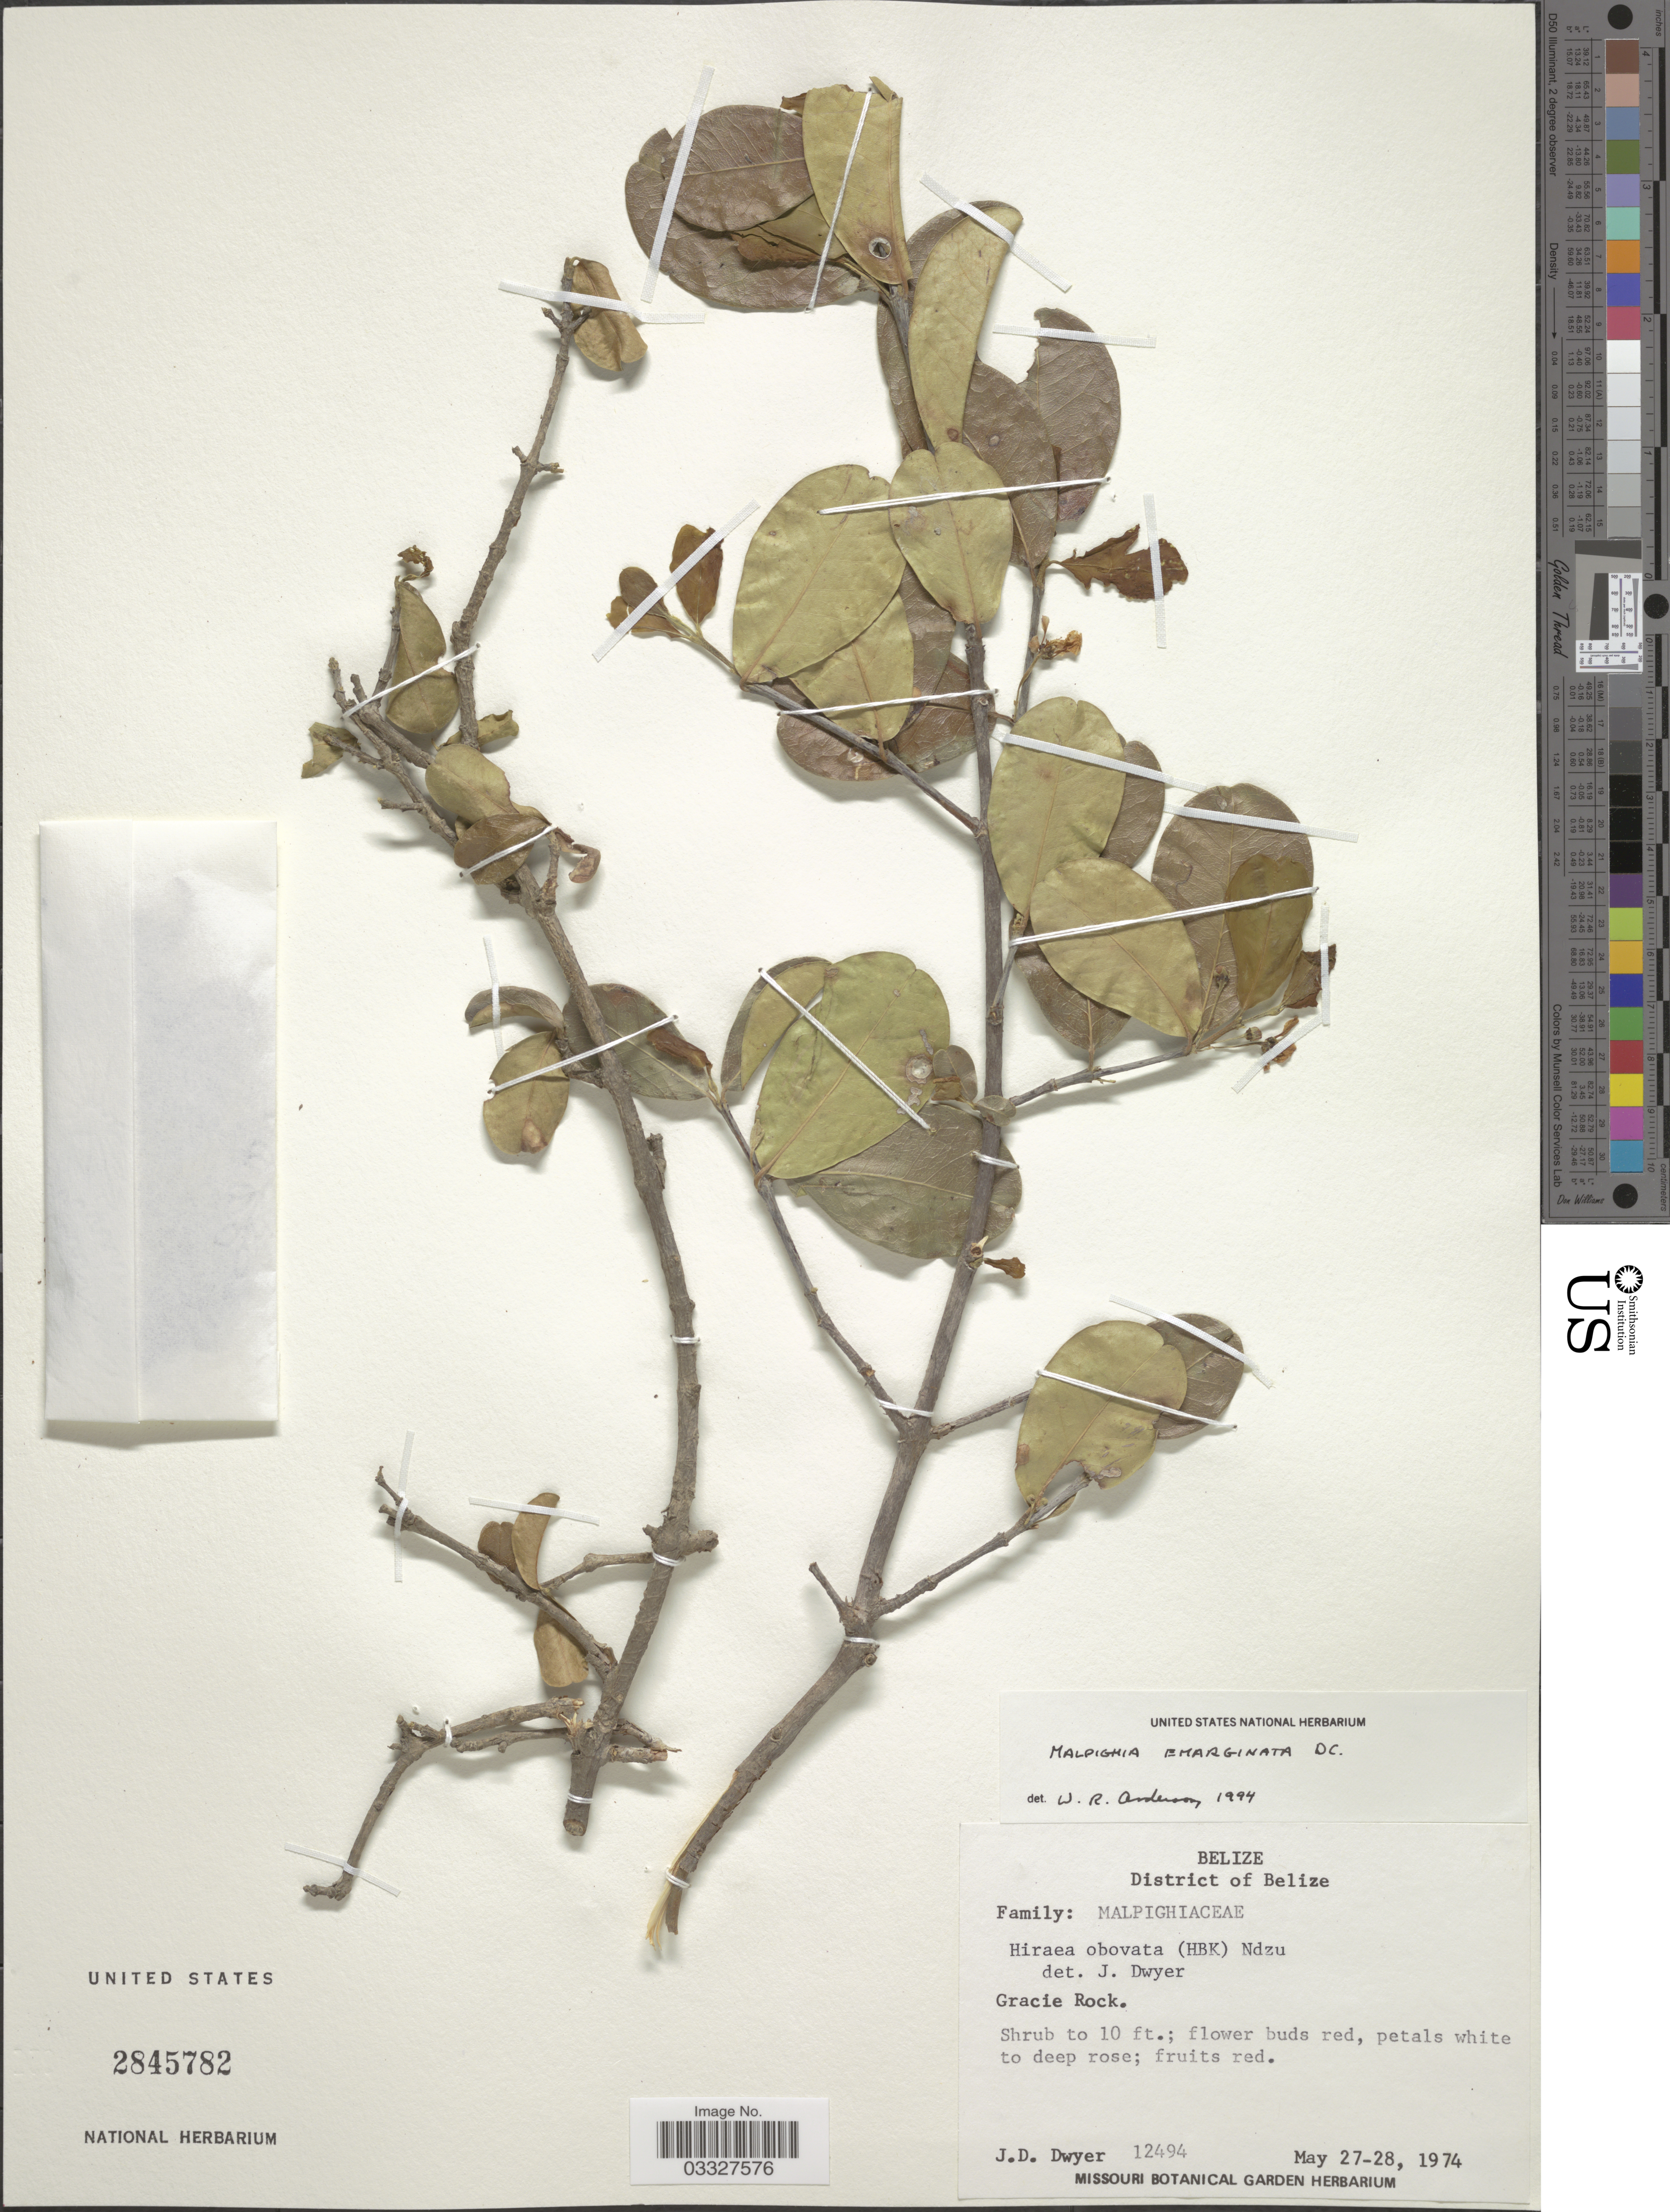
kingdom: Plantae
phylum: Tracheophyta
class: Magnoliopsida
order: Malpighiales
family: Malpighiaceae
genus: Malpighia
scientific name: Malpighia emarginata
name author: DC.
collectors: J. D. Dwyer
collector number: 12494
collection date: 1974-05-27/1974-05-28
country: Belize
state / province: Belize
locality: District of Belize. Gracie Rock.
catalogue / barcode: US 2845782